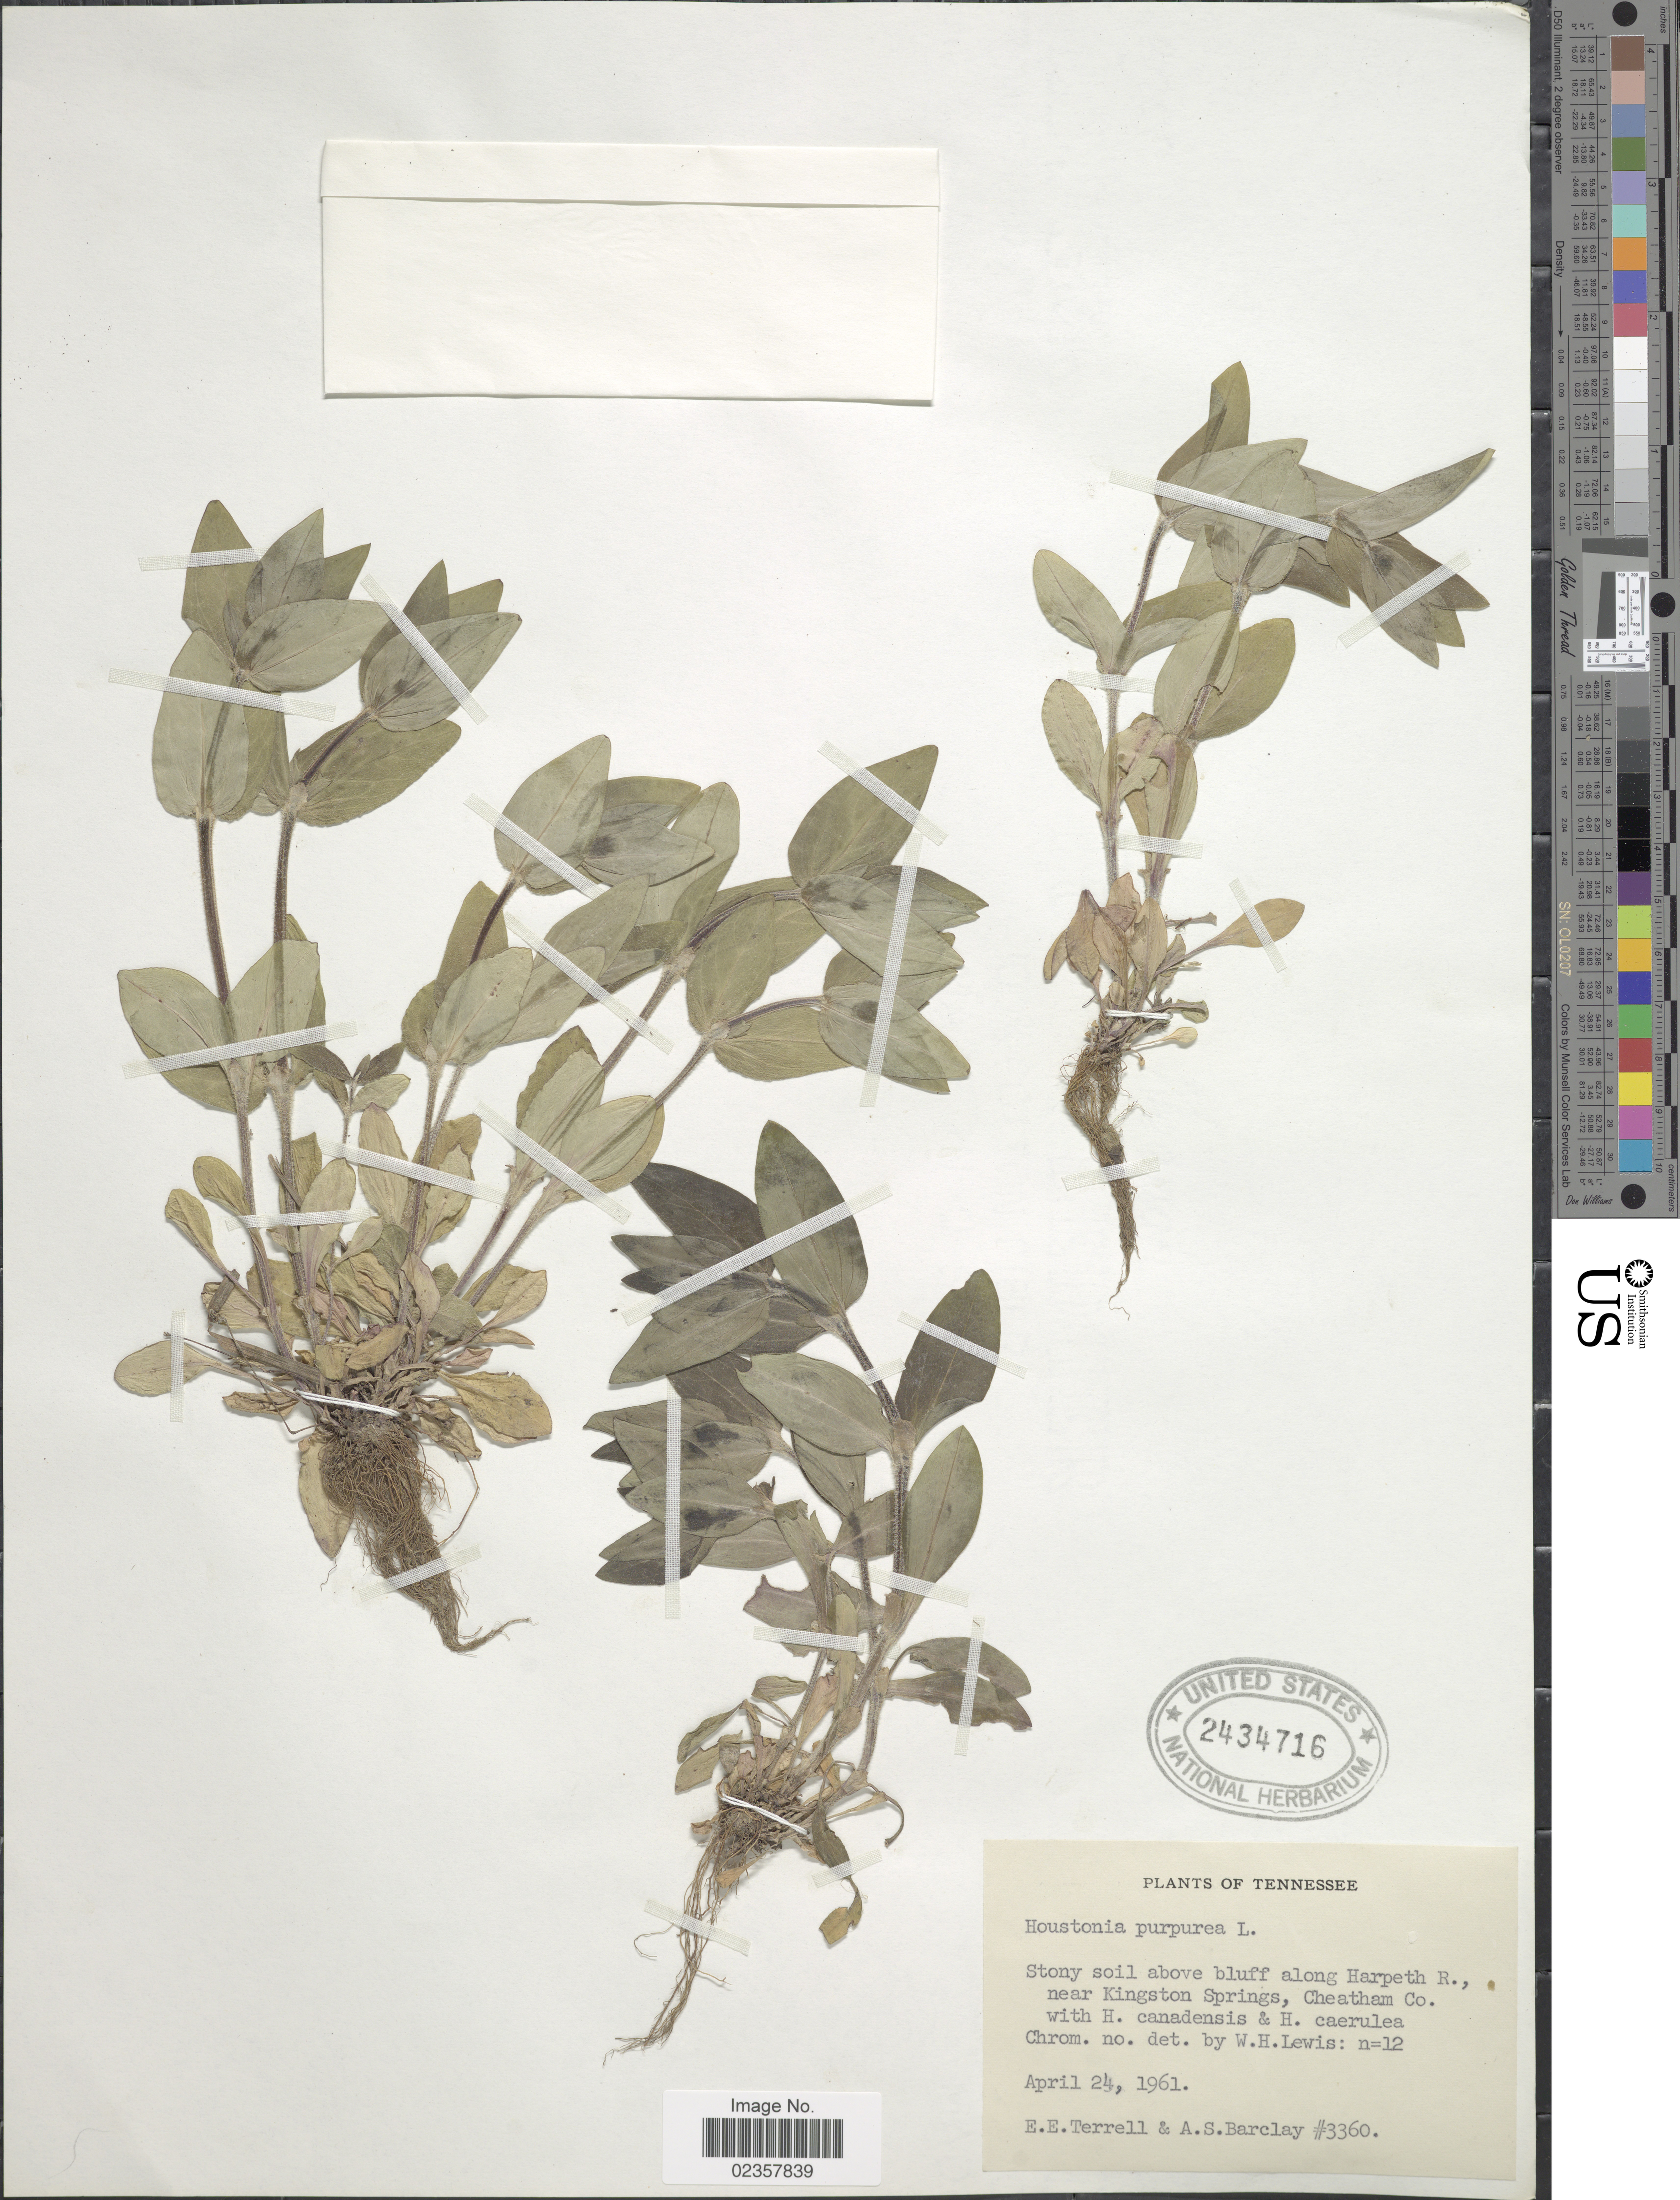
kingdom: Plantae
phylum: Tracheophyta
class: Magnoliopsida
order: Gentianales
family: Rubiaceae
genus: Houstonia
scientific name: Houstonia purpurea var. purpurea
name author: L.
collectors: E. E. Terrell & A. S. Barclay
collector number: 3360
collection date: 1961-04-24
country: United States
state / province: Tennessee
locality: Stony soil above bluff along Harpeth R., near Kingston Springs, Cheatham Co.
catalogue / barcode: US 2434716